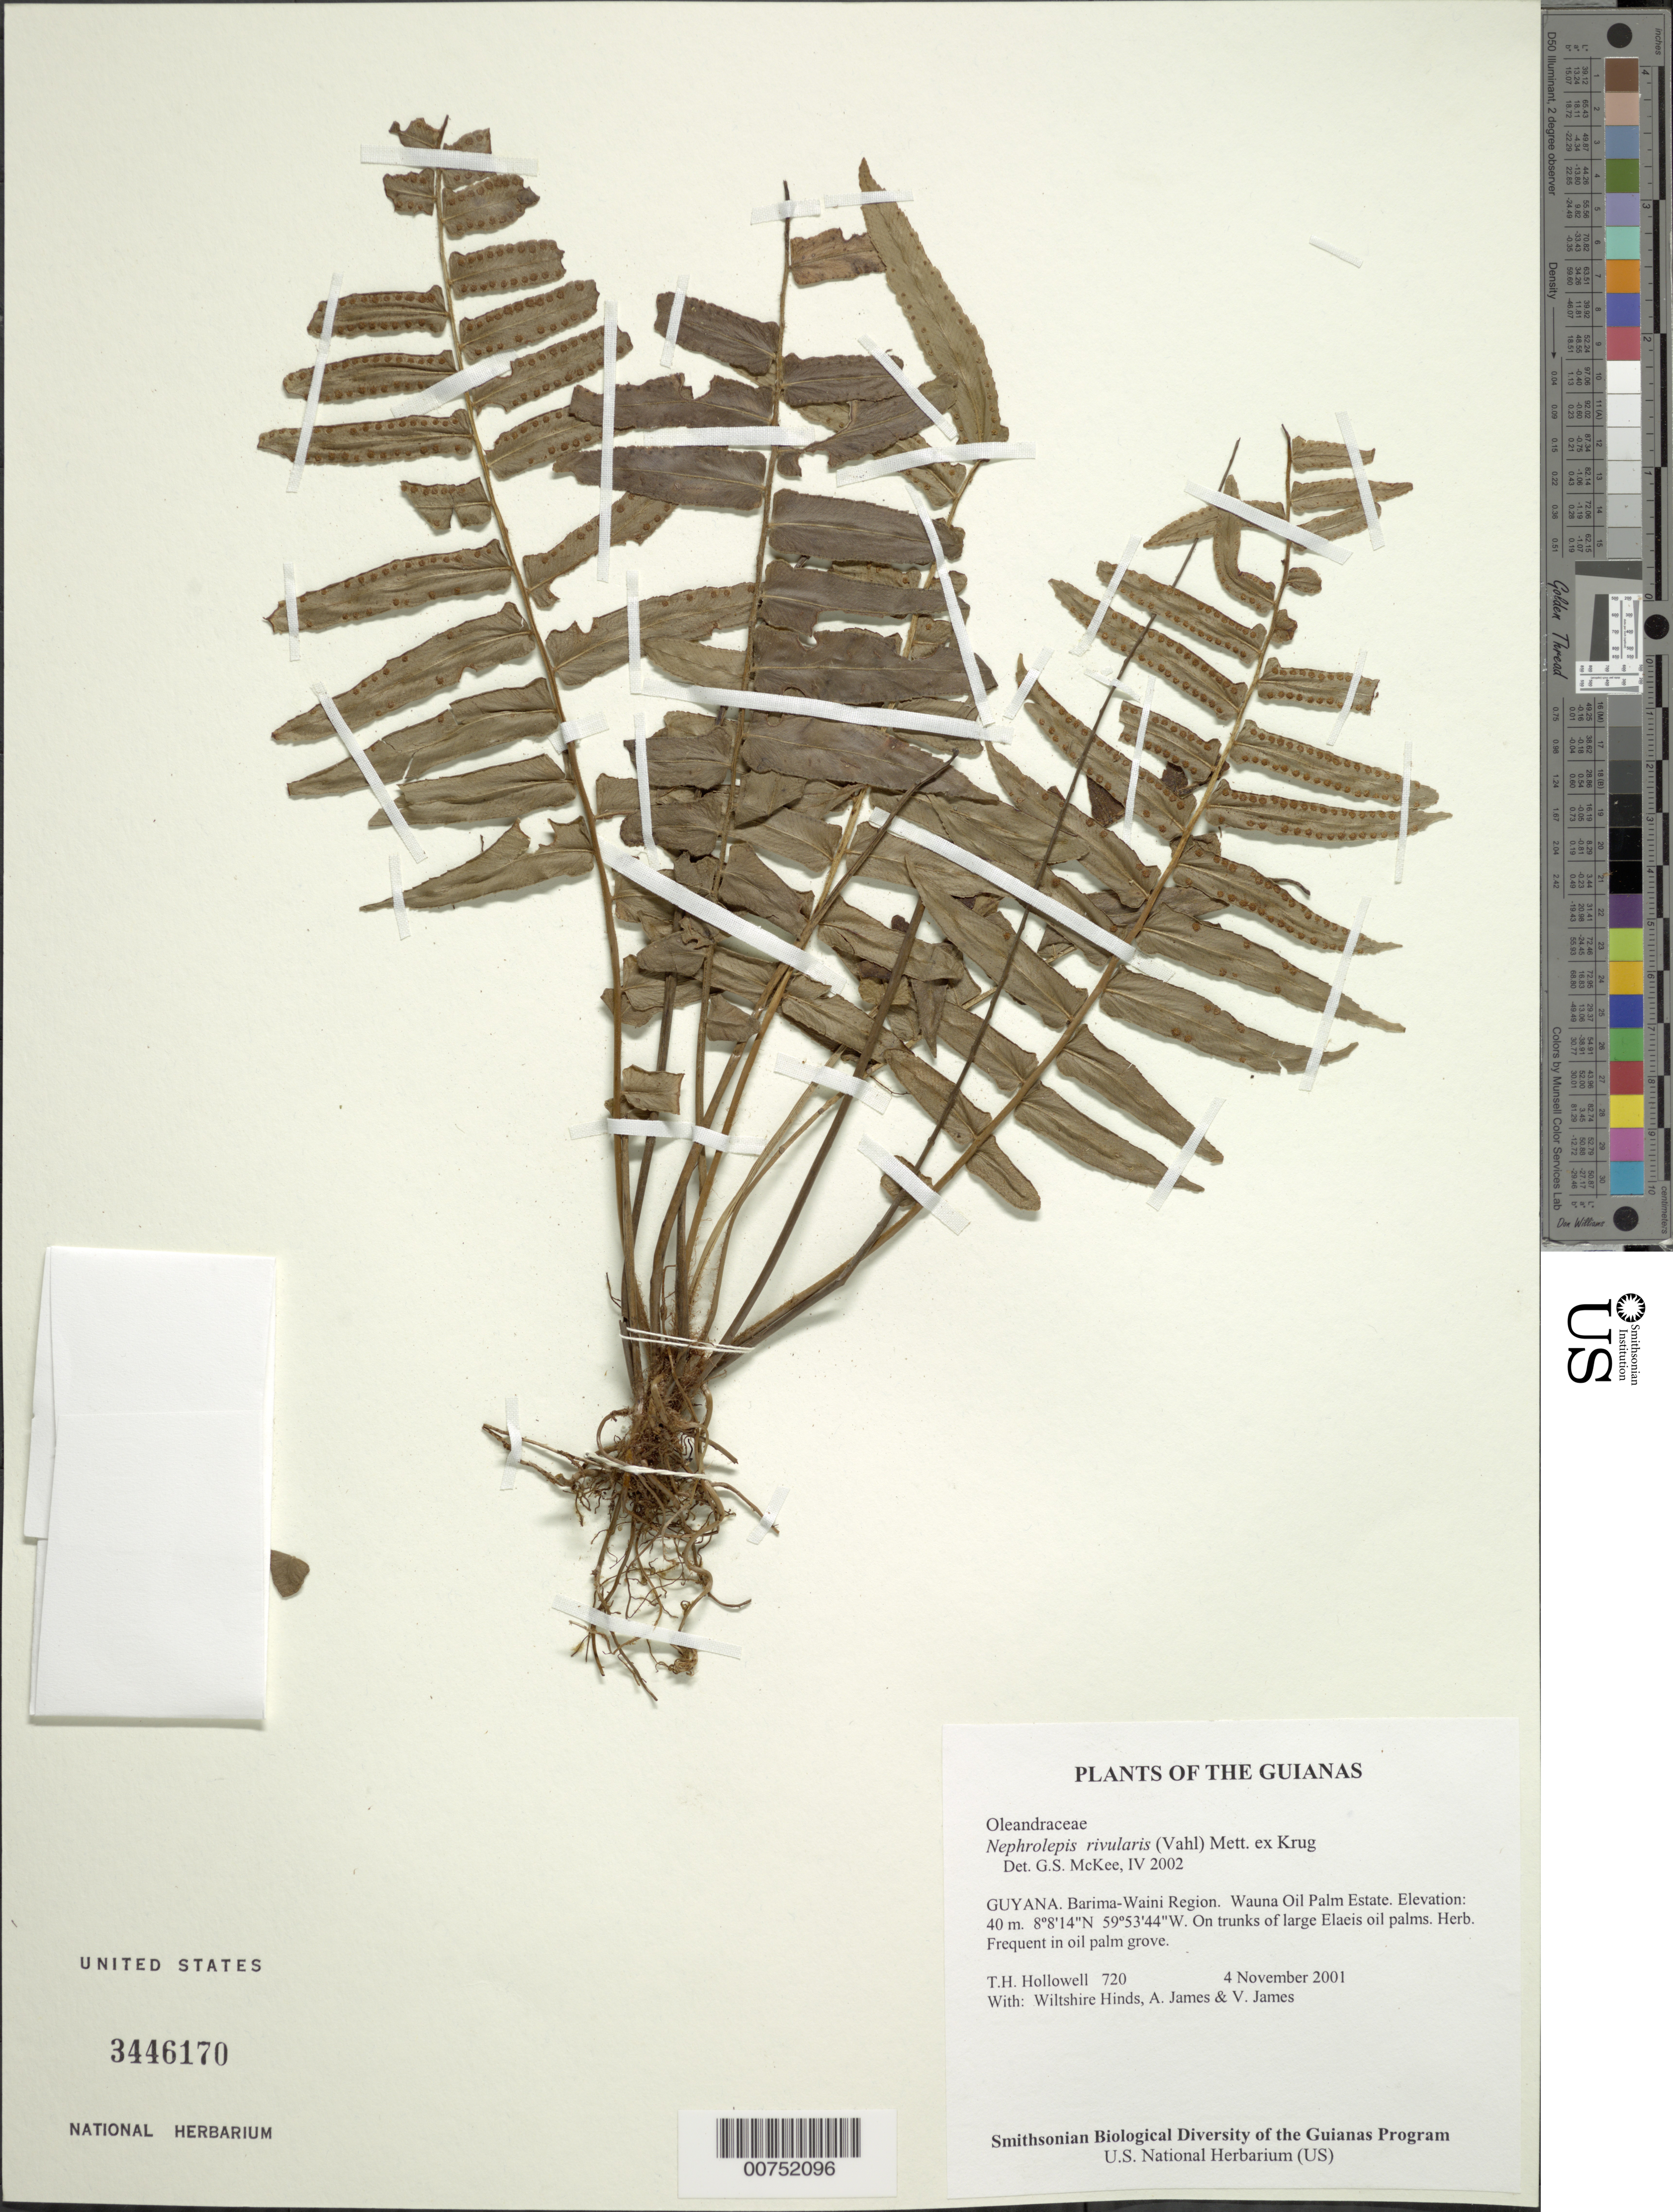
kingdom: Plantae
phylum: Tracheophyta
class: Polypodiopsida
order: Polypodiales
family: Nephrolepidaceae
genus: Nephrolepis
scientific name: Nephrolepis rivularis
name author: (Vahl) Mett. ex Krug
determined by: McKee, G. S., (US), NMNH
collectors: T. Hollowell, W. Hinds, A. James & V. James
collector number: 720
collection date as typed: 4 November 2001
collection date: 2001-11-04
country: Guyana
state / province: Barima-Waini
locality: Wauna Oil Palm Estate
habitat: On trunks of large Elaeis oil palms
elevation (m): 40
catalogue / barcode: US 3446170